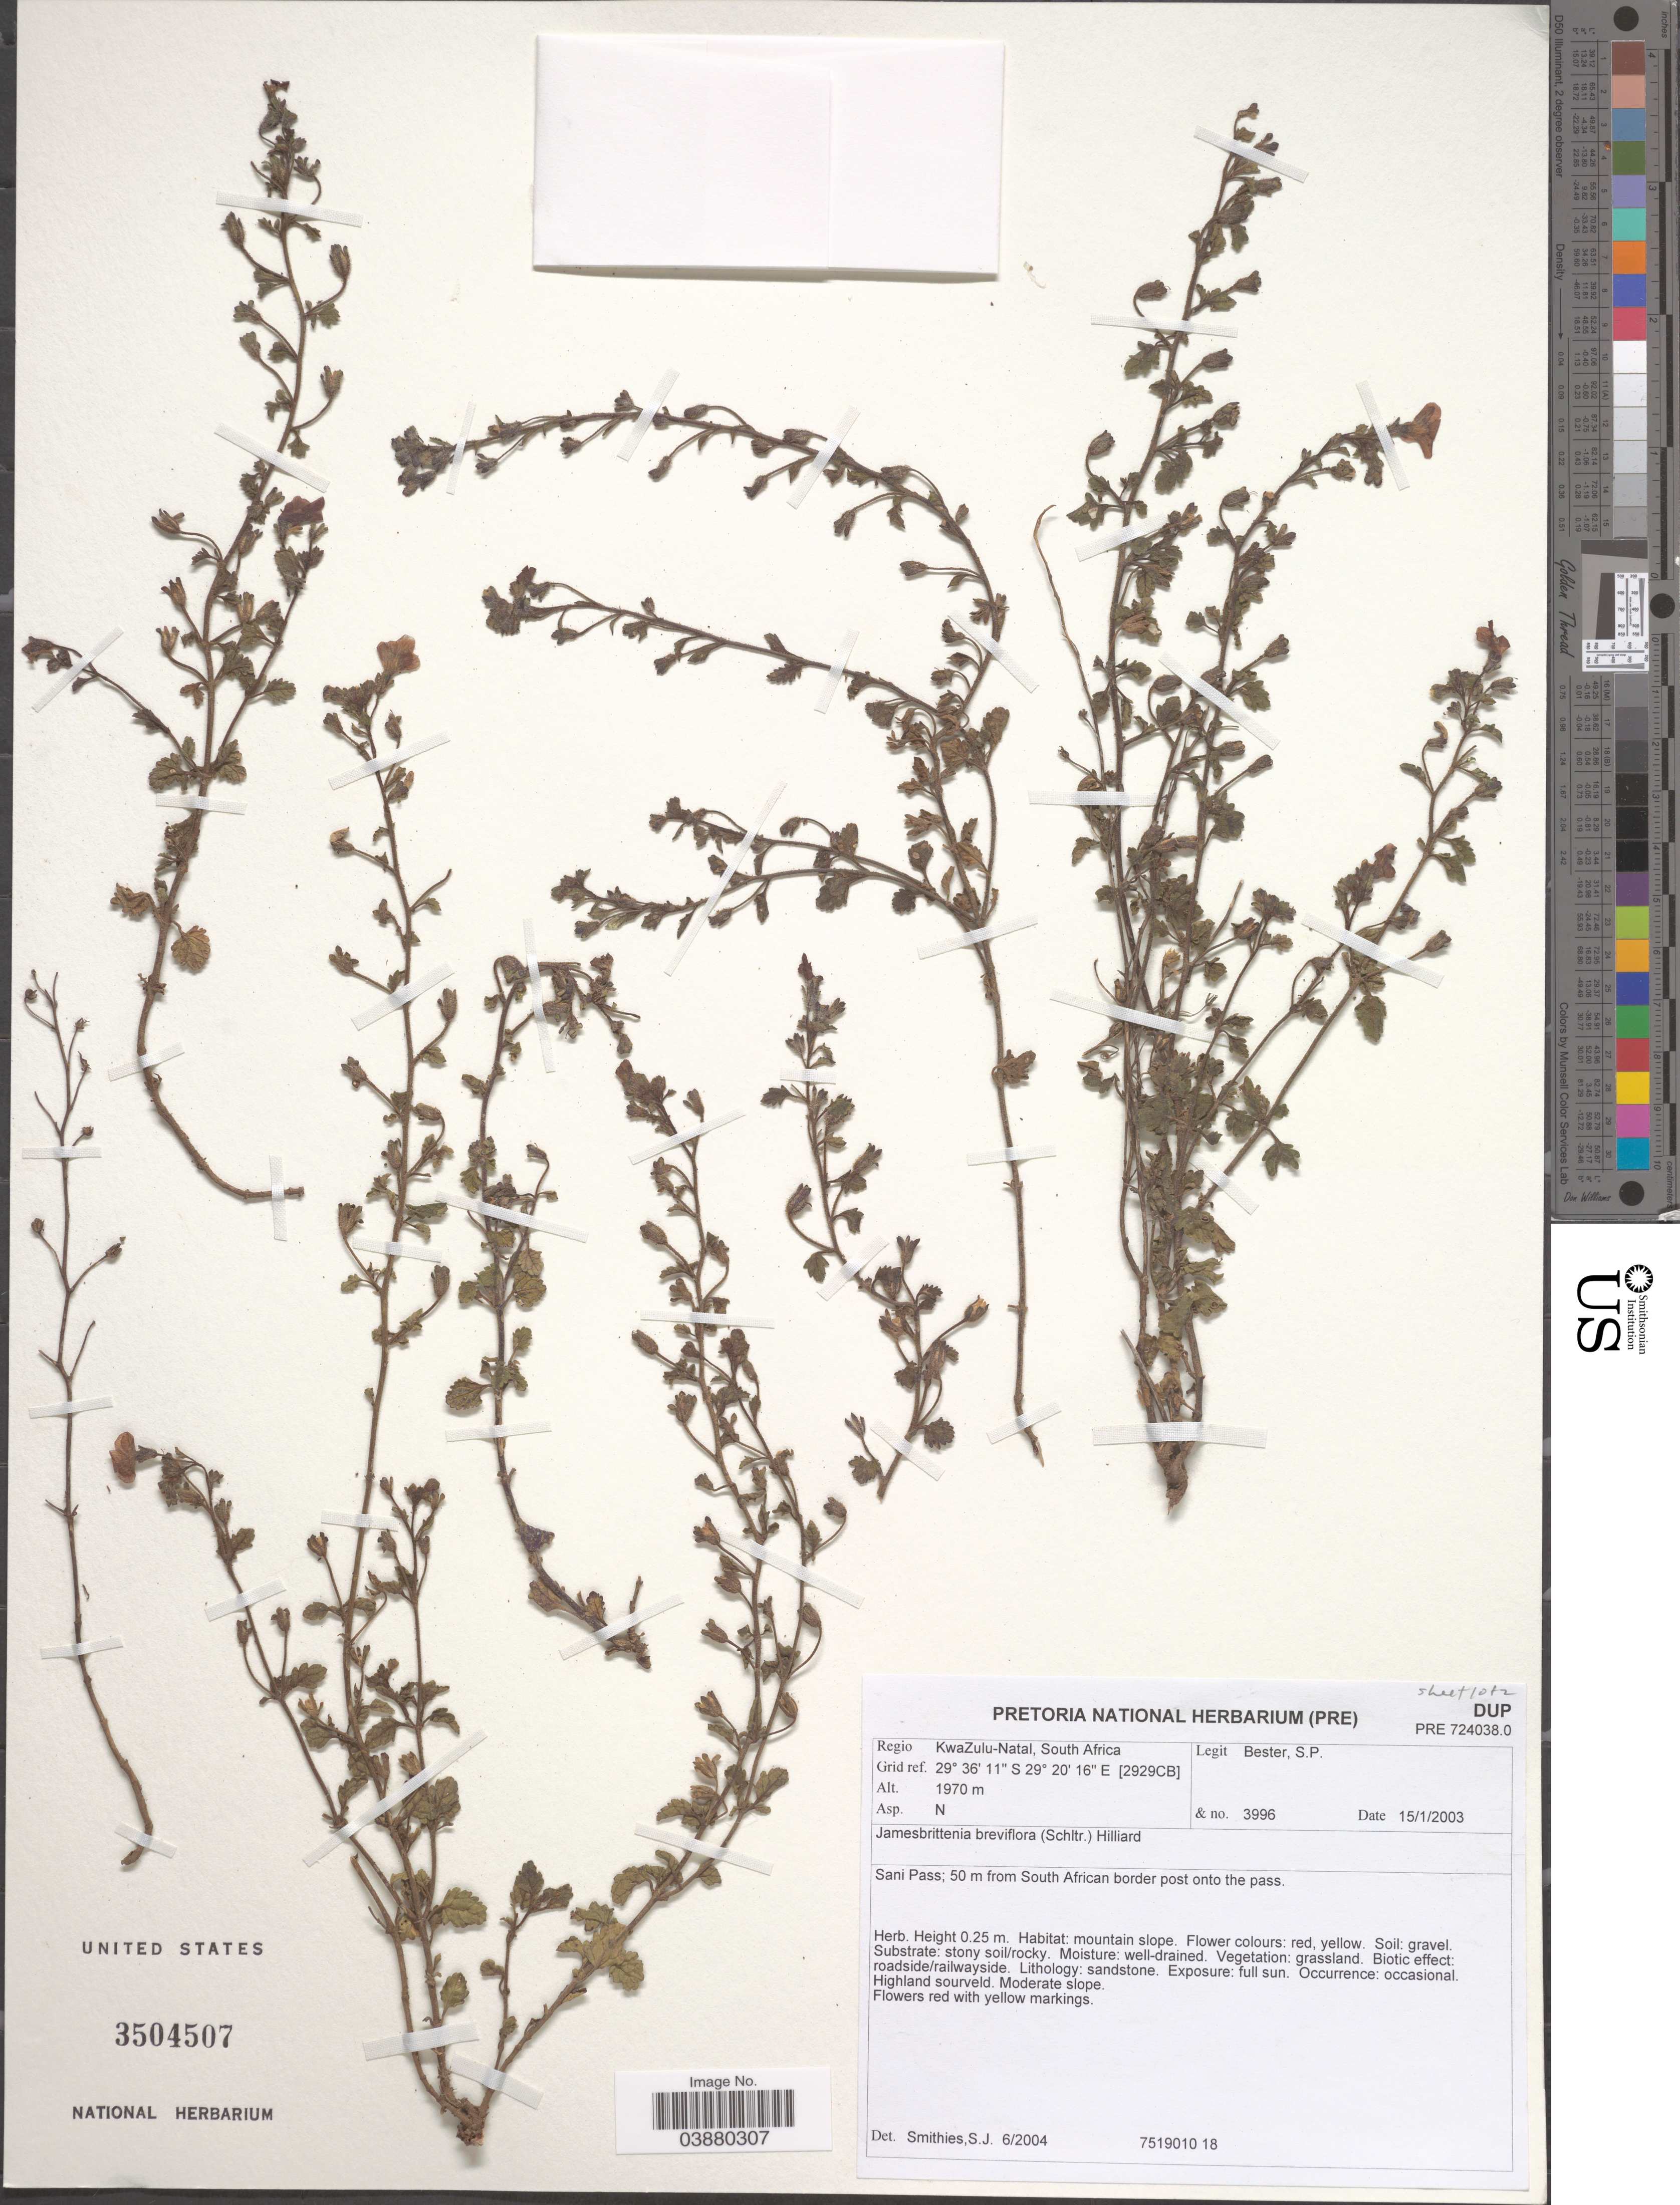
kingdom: Plantae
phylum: Tracheophyta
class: Magnoliopsida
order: Lamiales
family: Scrophulariaceae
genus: Jamesbrittenia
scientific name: Jamesbrittenia breviflora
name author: (Schltr.) Hilliard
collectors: S. Bester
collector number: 3996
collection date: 2003-01-15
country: South Africa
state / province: KwaZulu-Natal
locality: Regio KwaZulu-Natal.Grid ref. [2929CB]. Asp. N. Sani Pass; 50 m from South African border post onto the pass.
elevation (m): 1970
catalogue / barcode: US 3504507